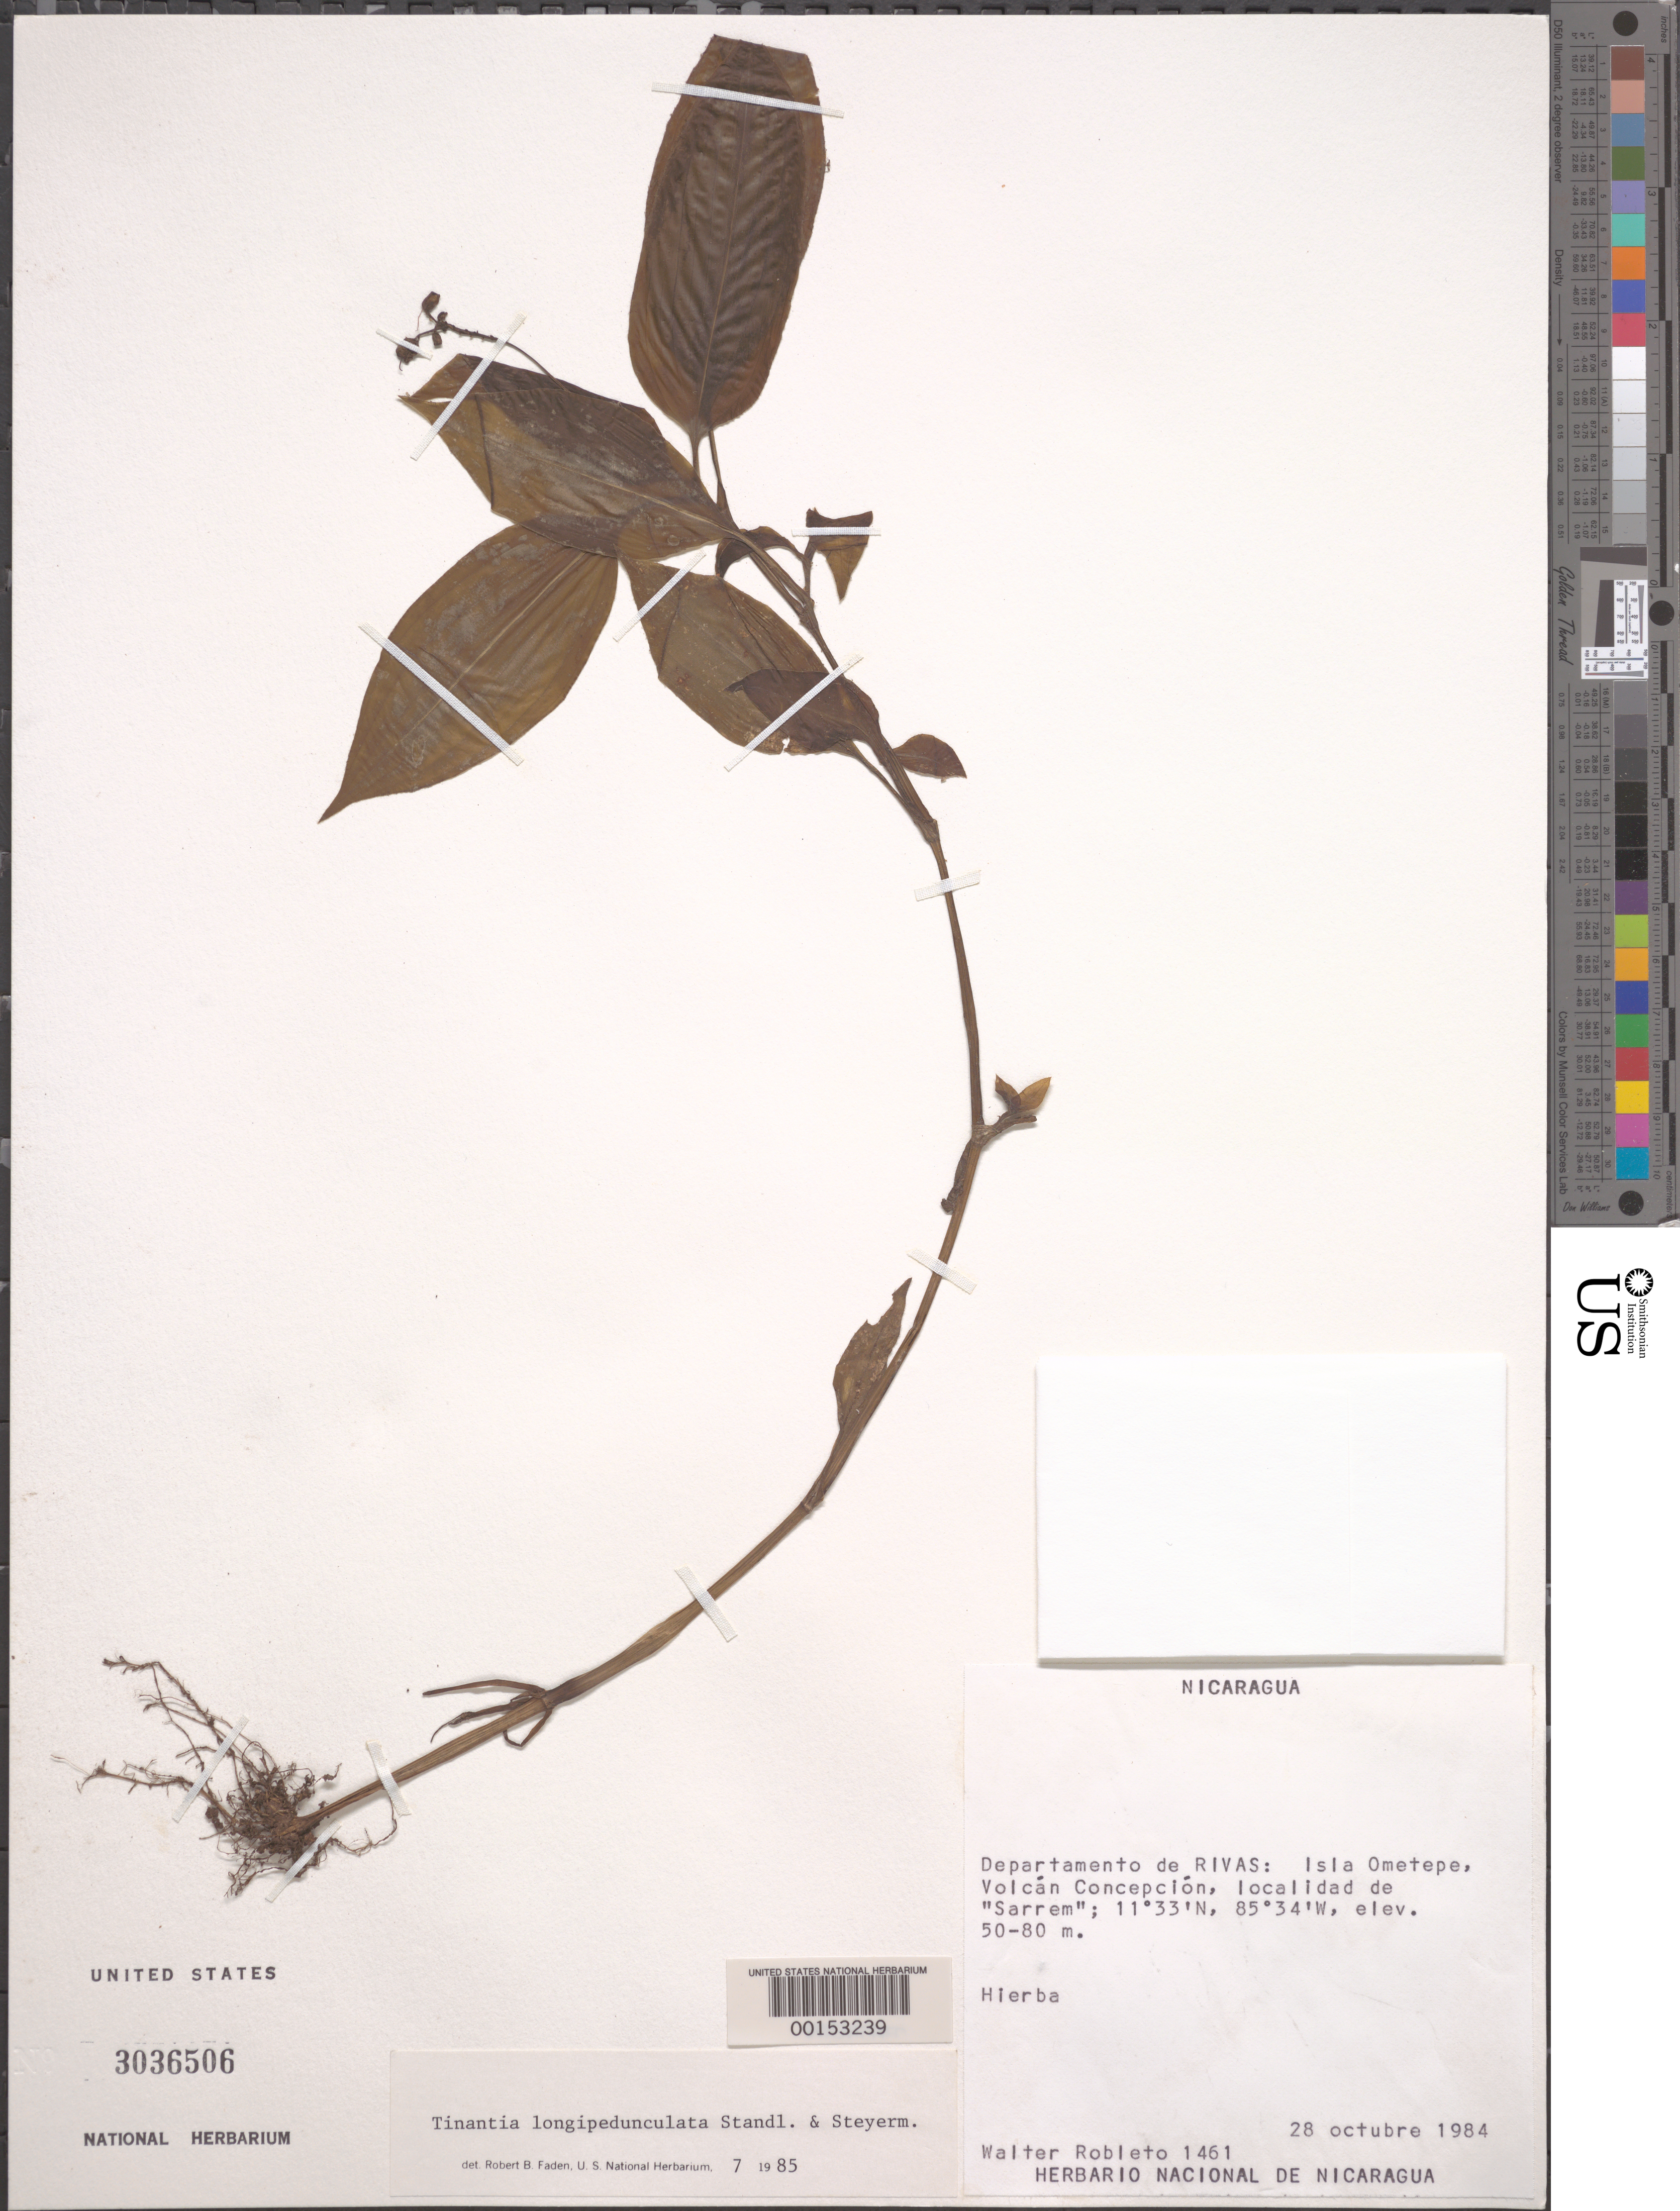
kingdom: Plantae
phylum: Tracheophyta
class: Liliopsida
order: Commelinales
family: Commelinaceae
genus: Tinantia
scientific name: Tinantia longipedunculata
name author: Standl. & Steyerm.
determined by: Faden, Robert B., (US), Smithsonian Institution - National Museum of Natural History (UNITED STATES)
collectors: W. Robleto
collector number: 1461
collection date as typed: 28 Oct 1984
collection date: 1984-10-28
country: Nicaragua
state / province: Rivas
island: Isla de Ometepe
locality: Islas ometepe, volcan concepcion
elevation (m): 50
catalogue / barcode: US 3036506